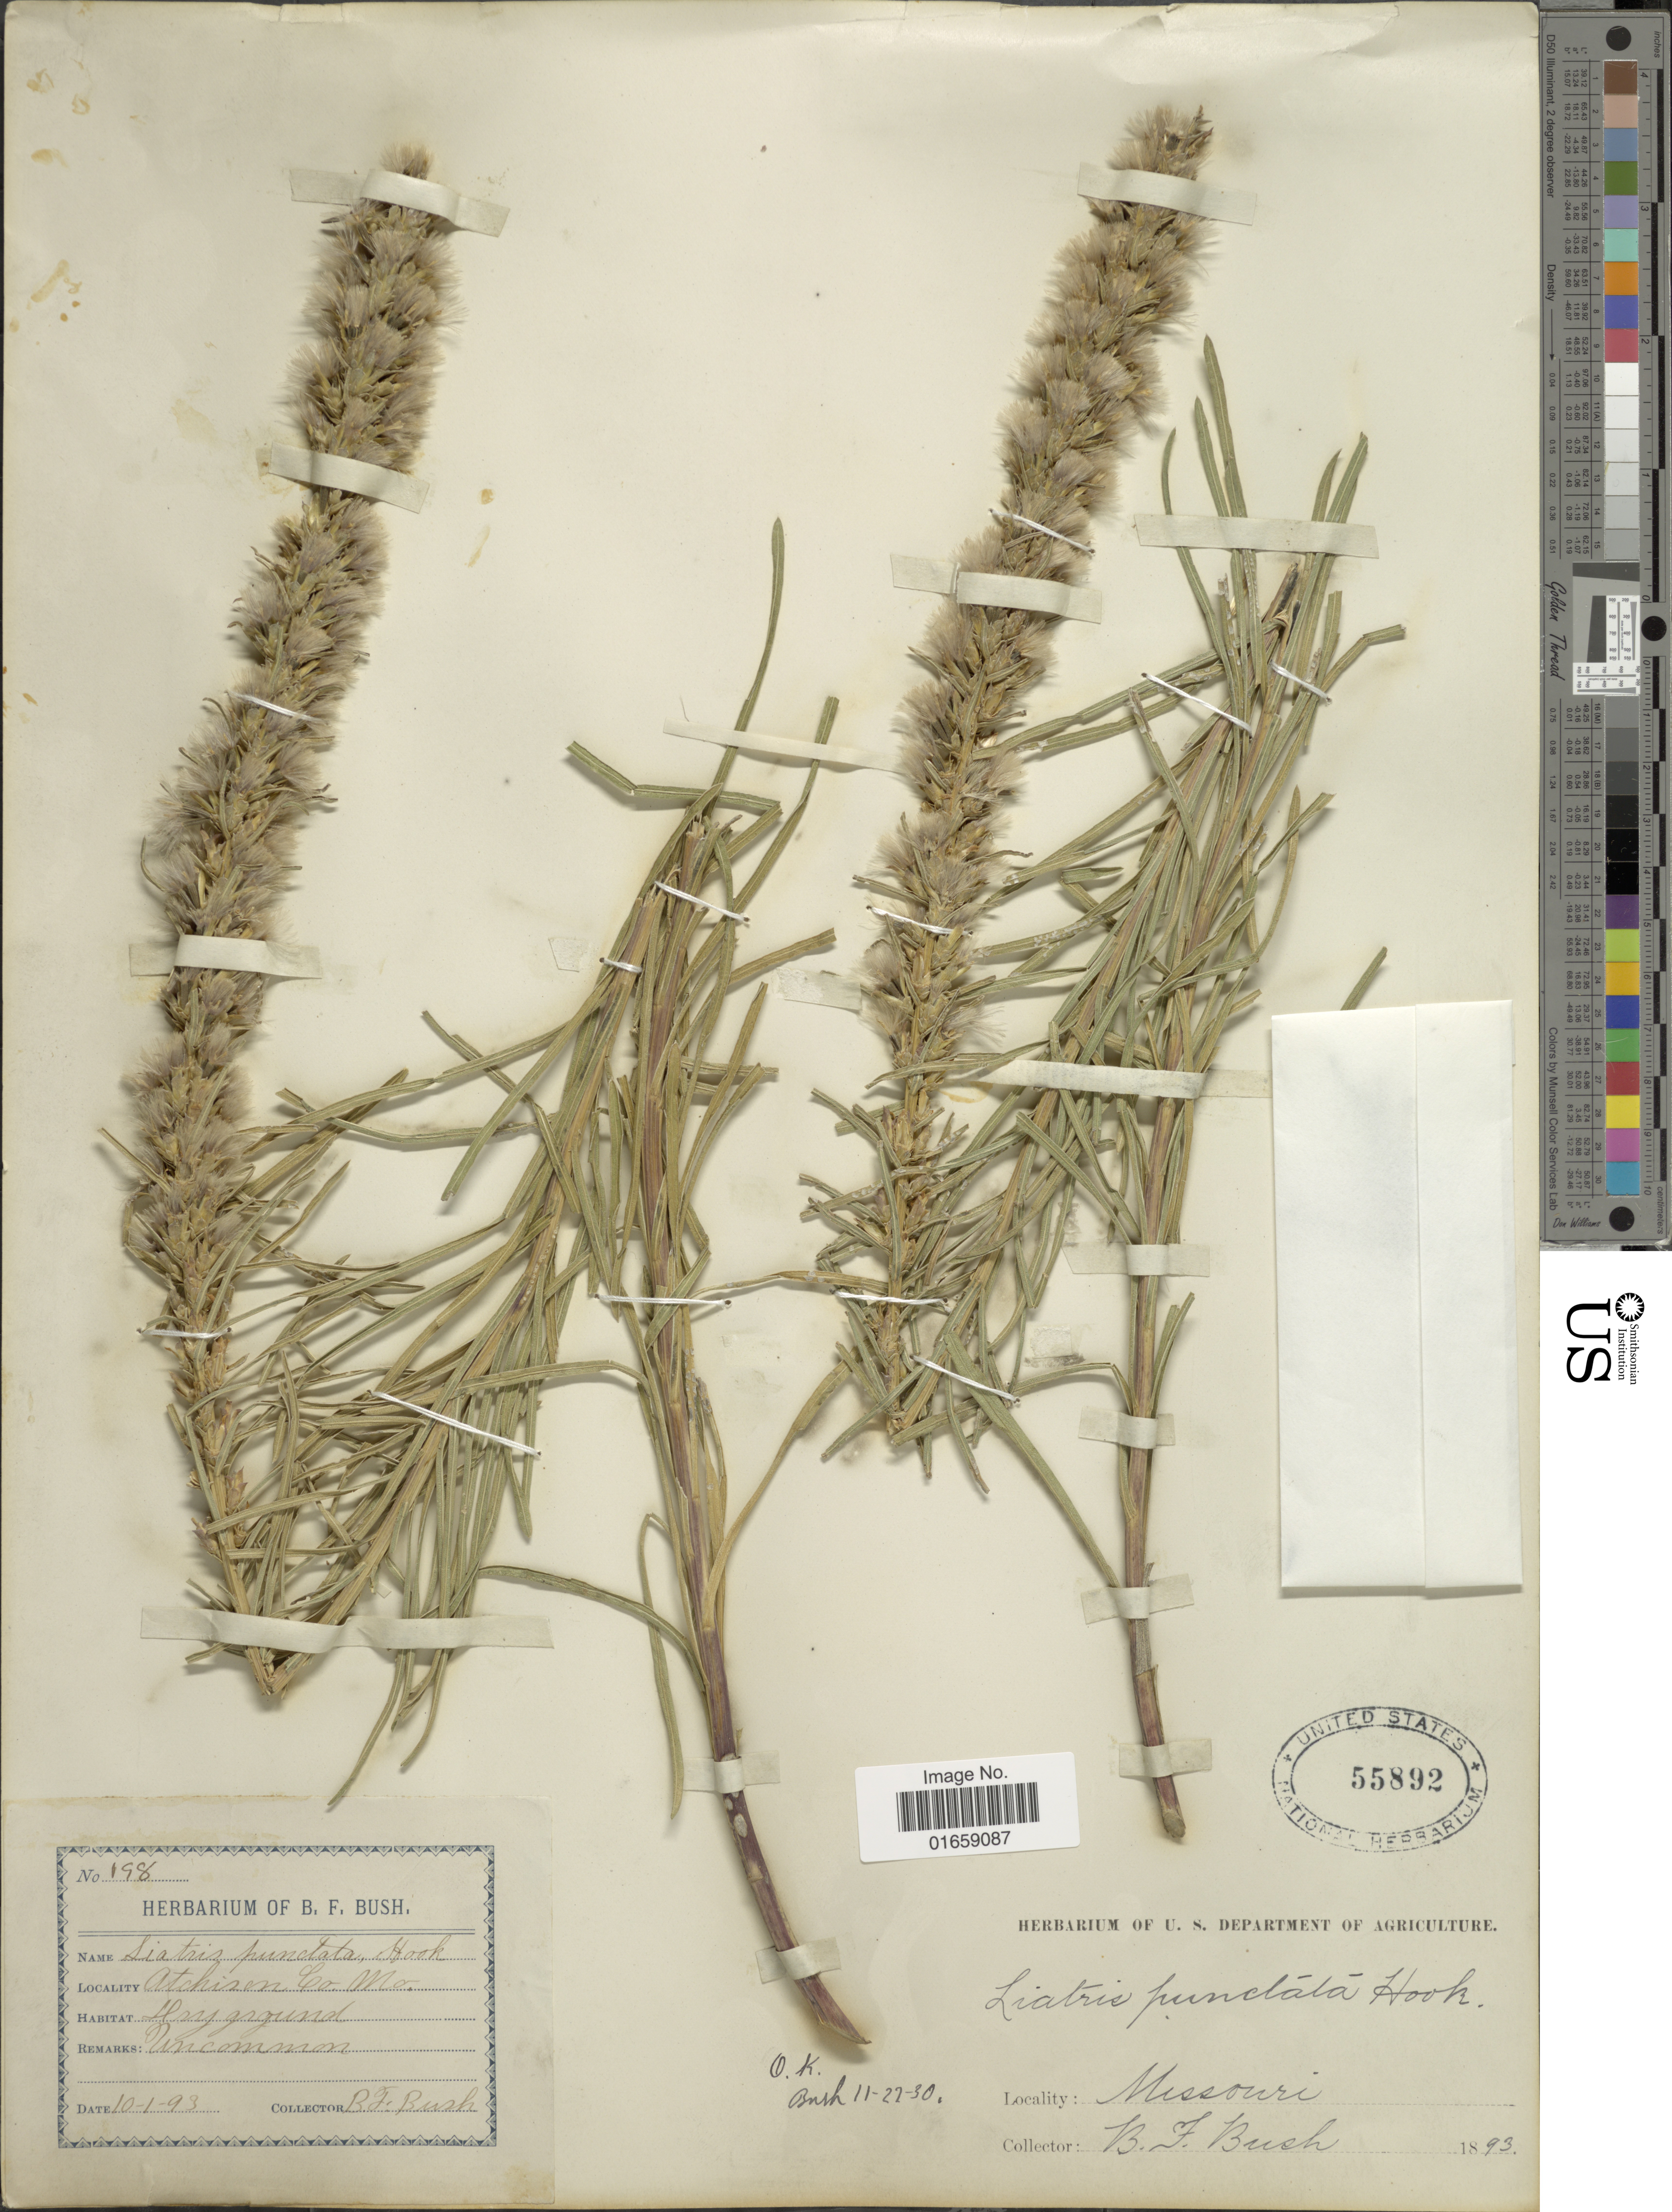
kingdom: Plantae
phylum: Tracheophyta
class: Magnoliopsida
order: Asterales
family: Asteraceae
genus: Liatris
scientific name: Liatris punctata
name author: Hook.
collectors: B. F. Bush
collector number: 198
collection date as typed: Transcribed d/m/y: 1/10/93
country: United States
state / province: Missouri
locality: Atchinson Co.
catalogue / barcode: US 55892